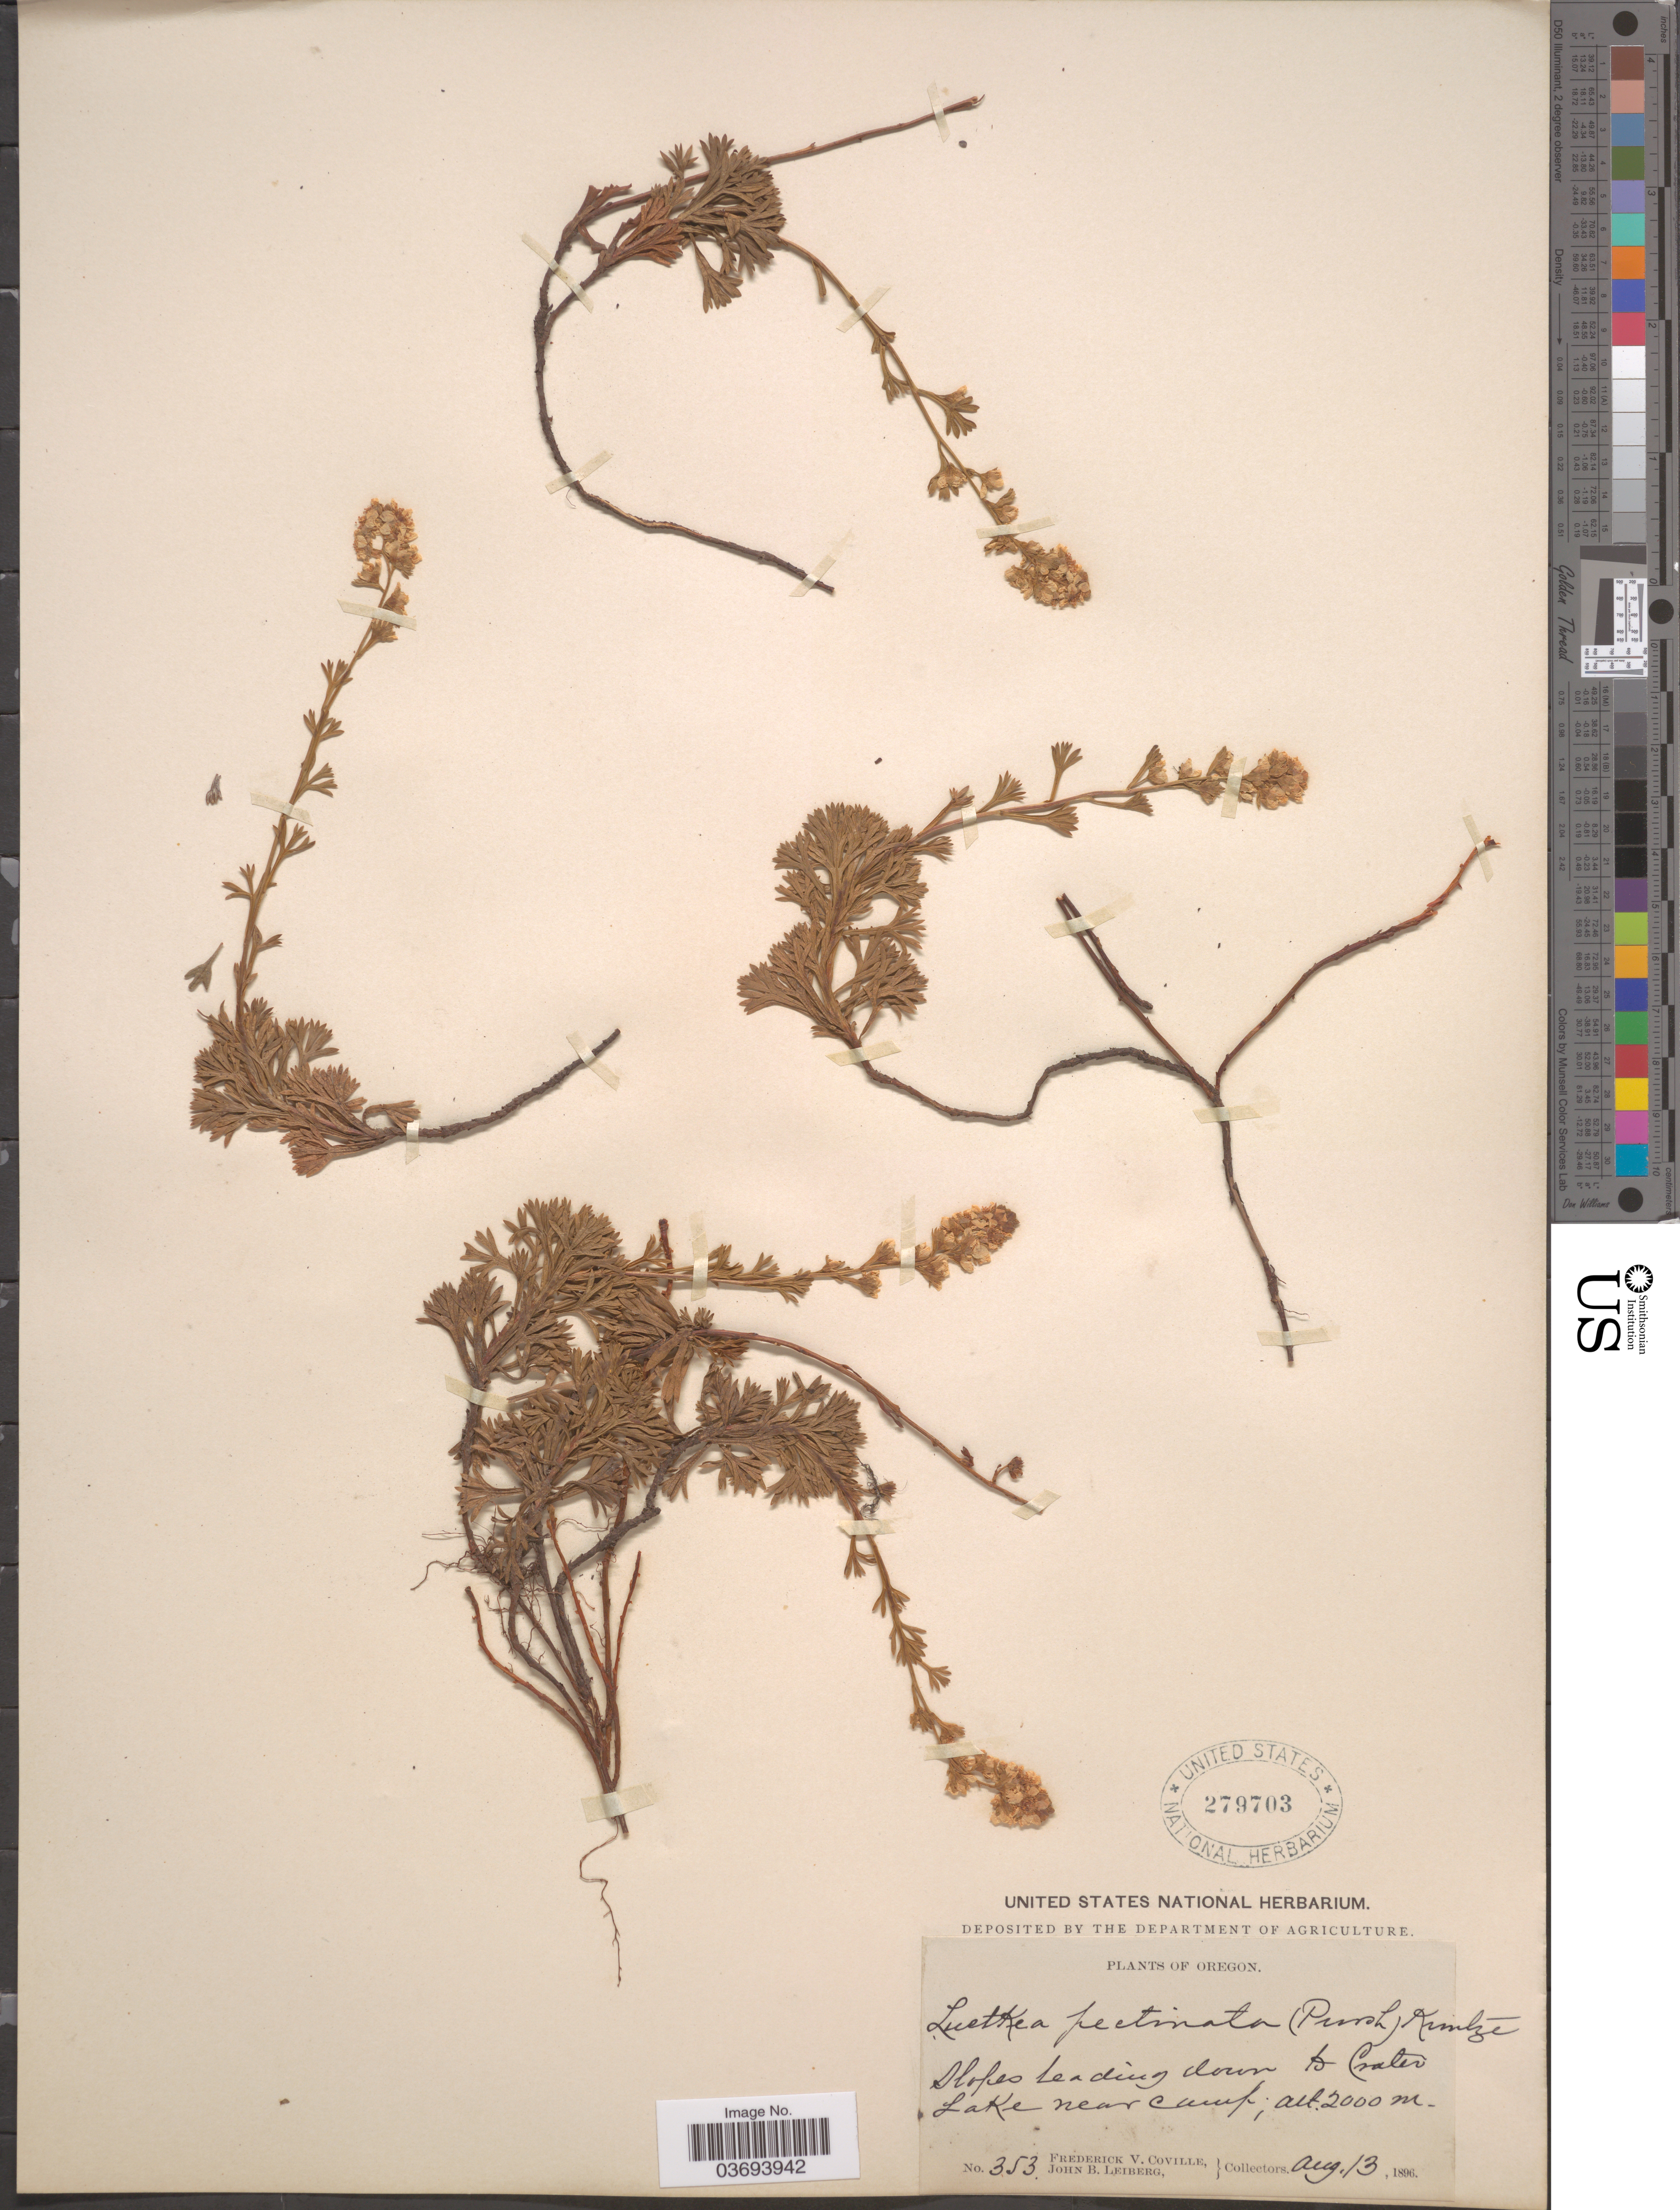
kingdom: Plantae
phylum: Tracheophyta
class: Magnoliopsida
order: Rosales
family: Rosaceae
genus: Luetkea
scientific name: Luetkea pectinata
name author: (Pursh) Kuntze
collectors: F. V. Coville & J. B. Leiberg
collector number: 353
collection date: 1896-08-13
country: United States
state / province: Oregon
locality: Slopes leading down to Crater Lake near camp.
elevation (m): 2000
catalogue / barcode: US 279703